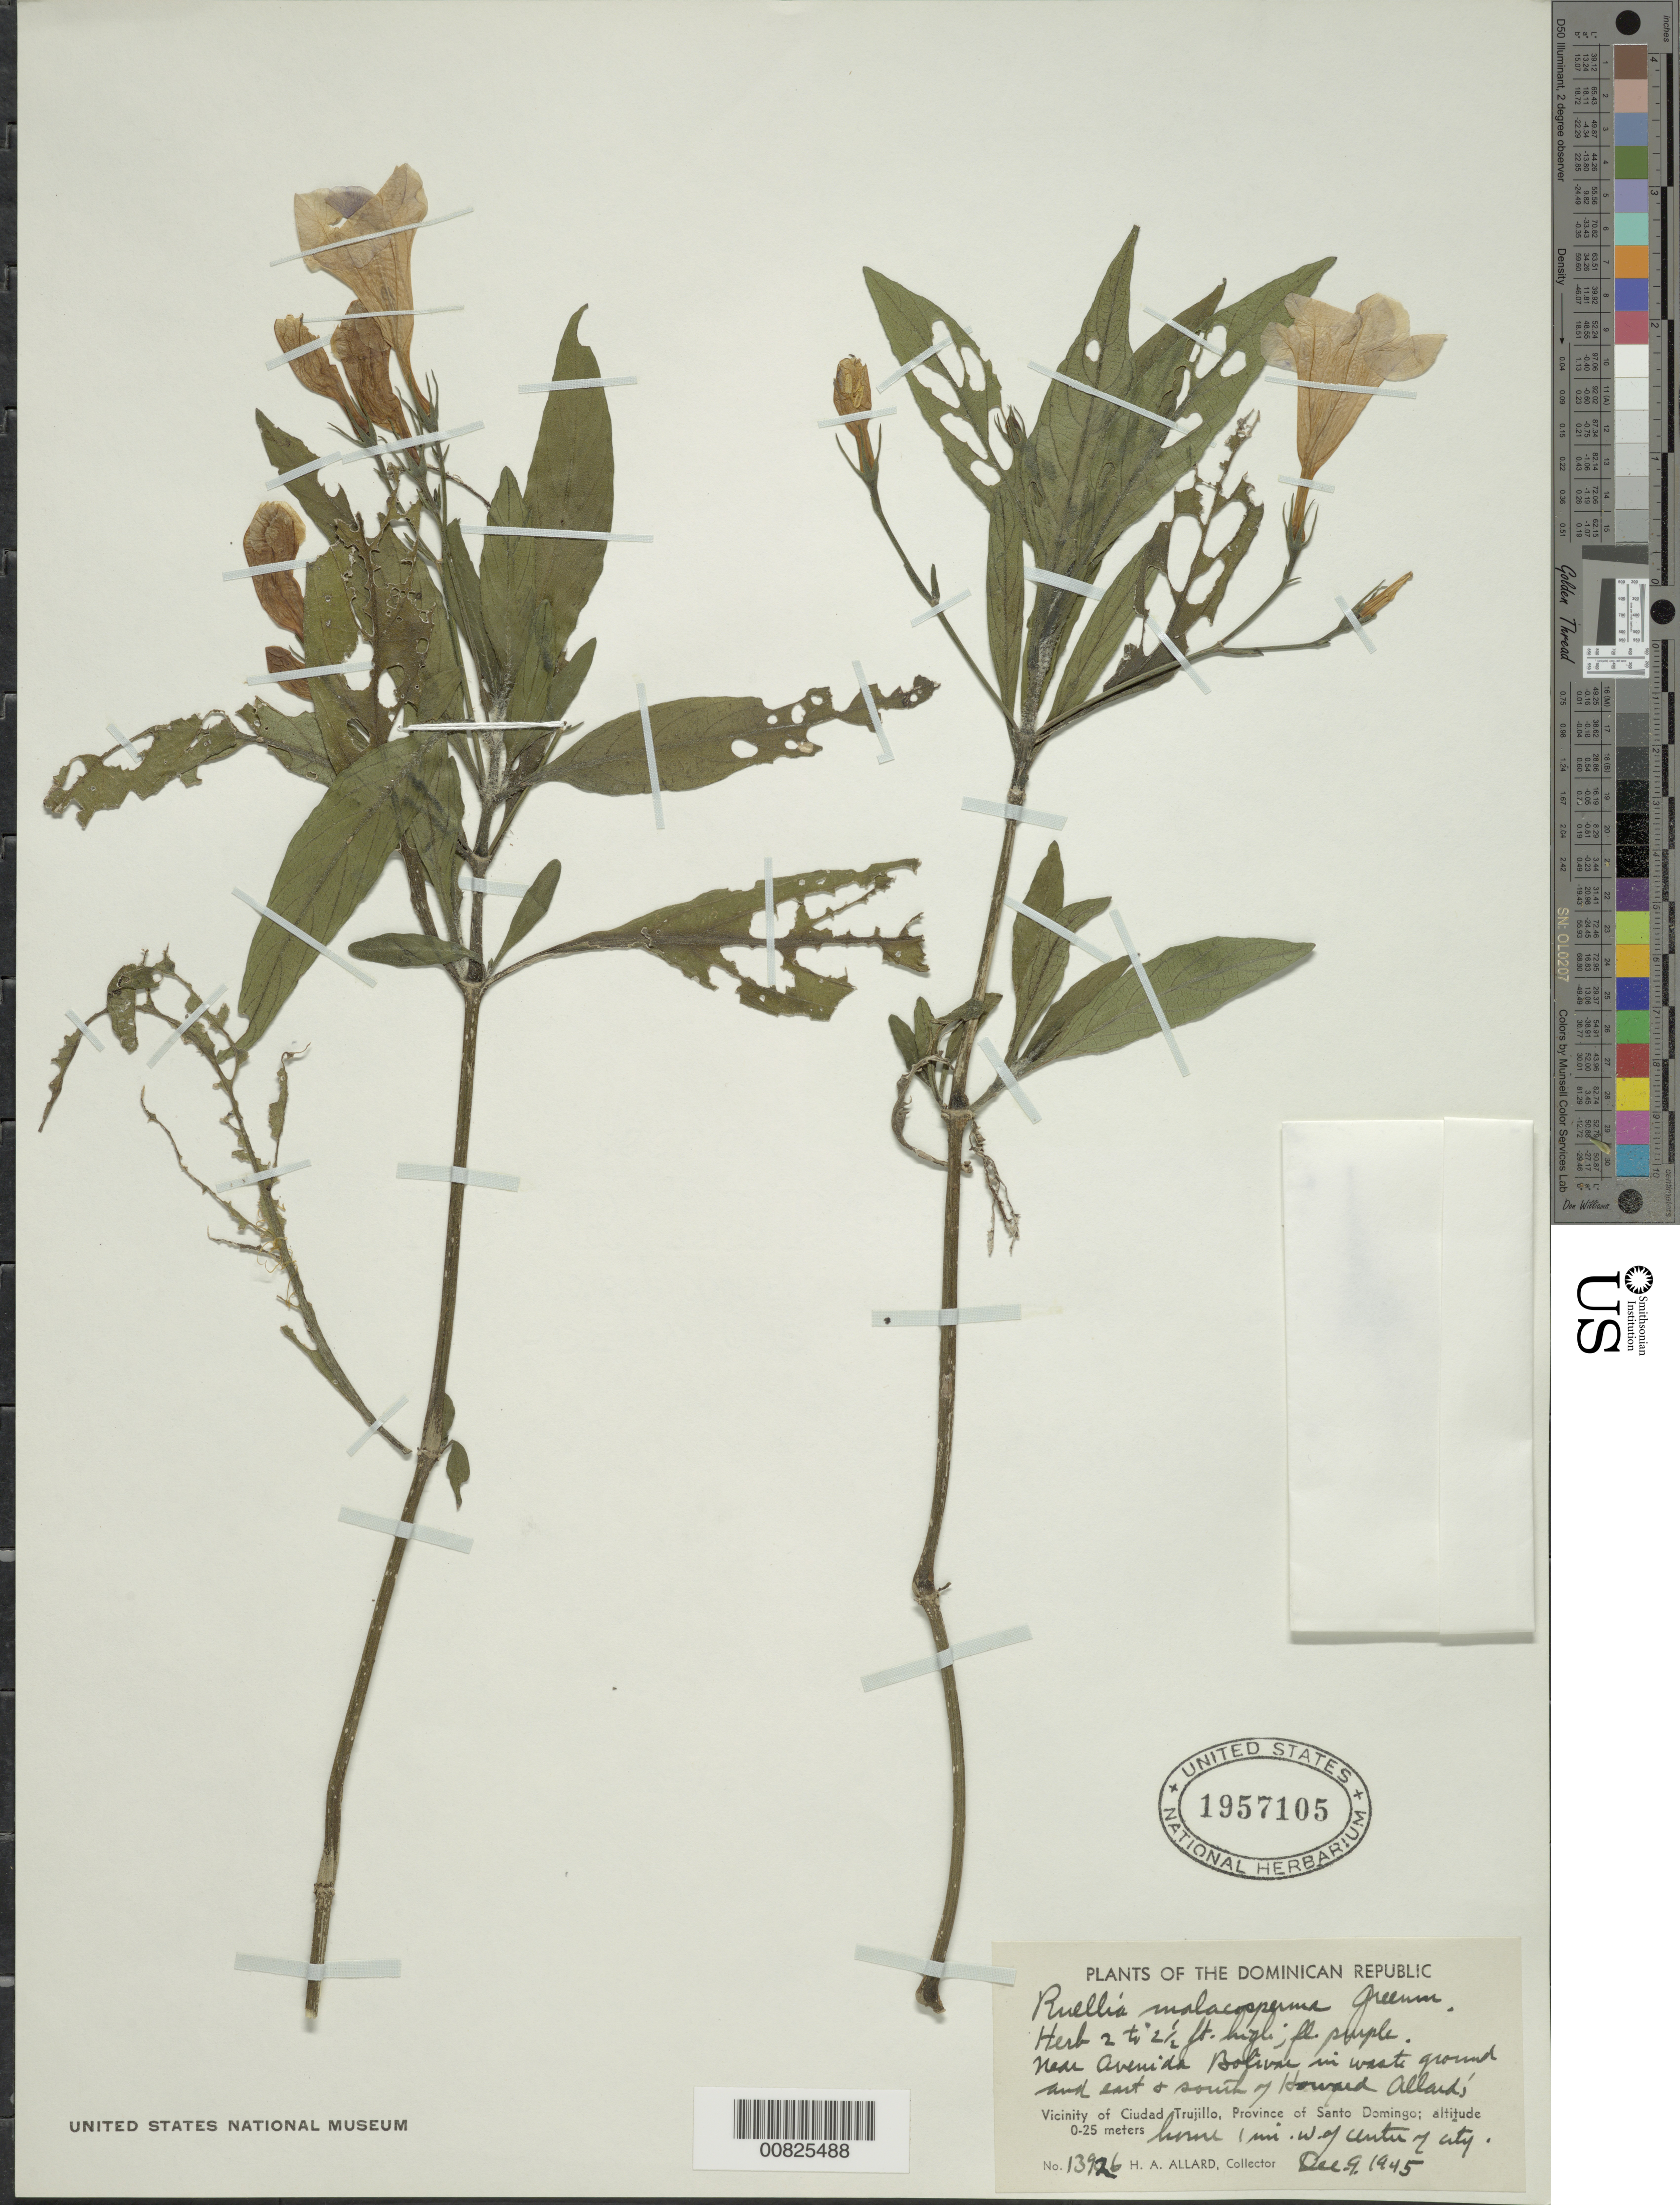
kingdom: Plantae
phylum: Tracheophyta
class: Magnoliopsida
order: Lamiales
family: Acanthaceae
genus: Ruellia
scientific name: Ruellia malacosperma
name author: Greenm.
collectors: H. A. Allard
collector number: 13926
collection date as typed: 09 Dec 1945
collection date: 1945-12-09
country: Dominican Republic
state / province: Distrito Nacional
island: Hispaniola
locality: Vicinity of Santo Domingo, Near Avenida Bolivan, E and S of Howard Allard's home, 1 mil W of center of city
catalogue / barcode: US 1957105